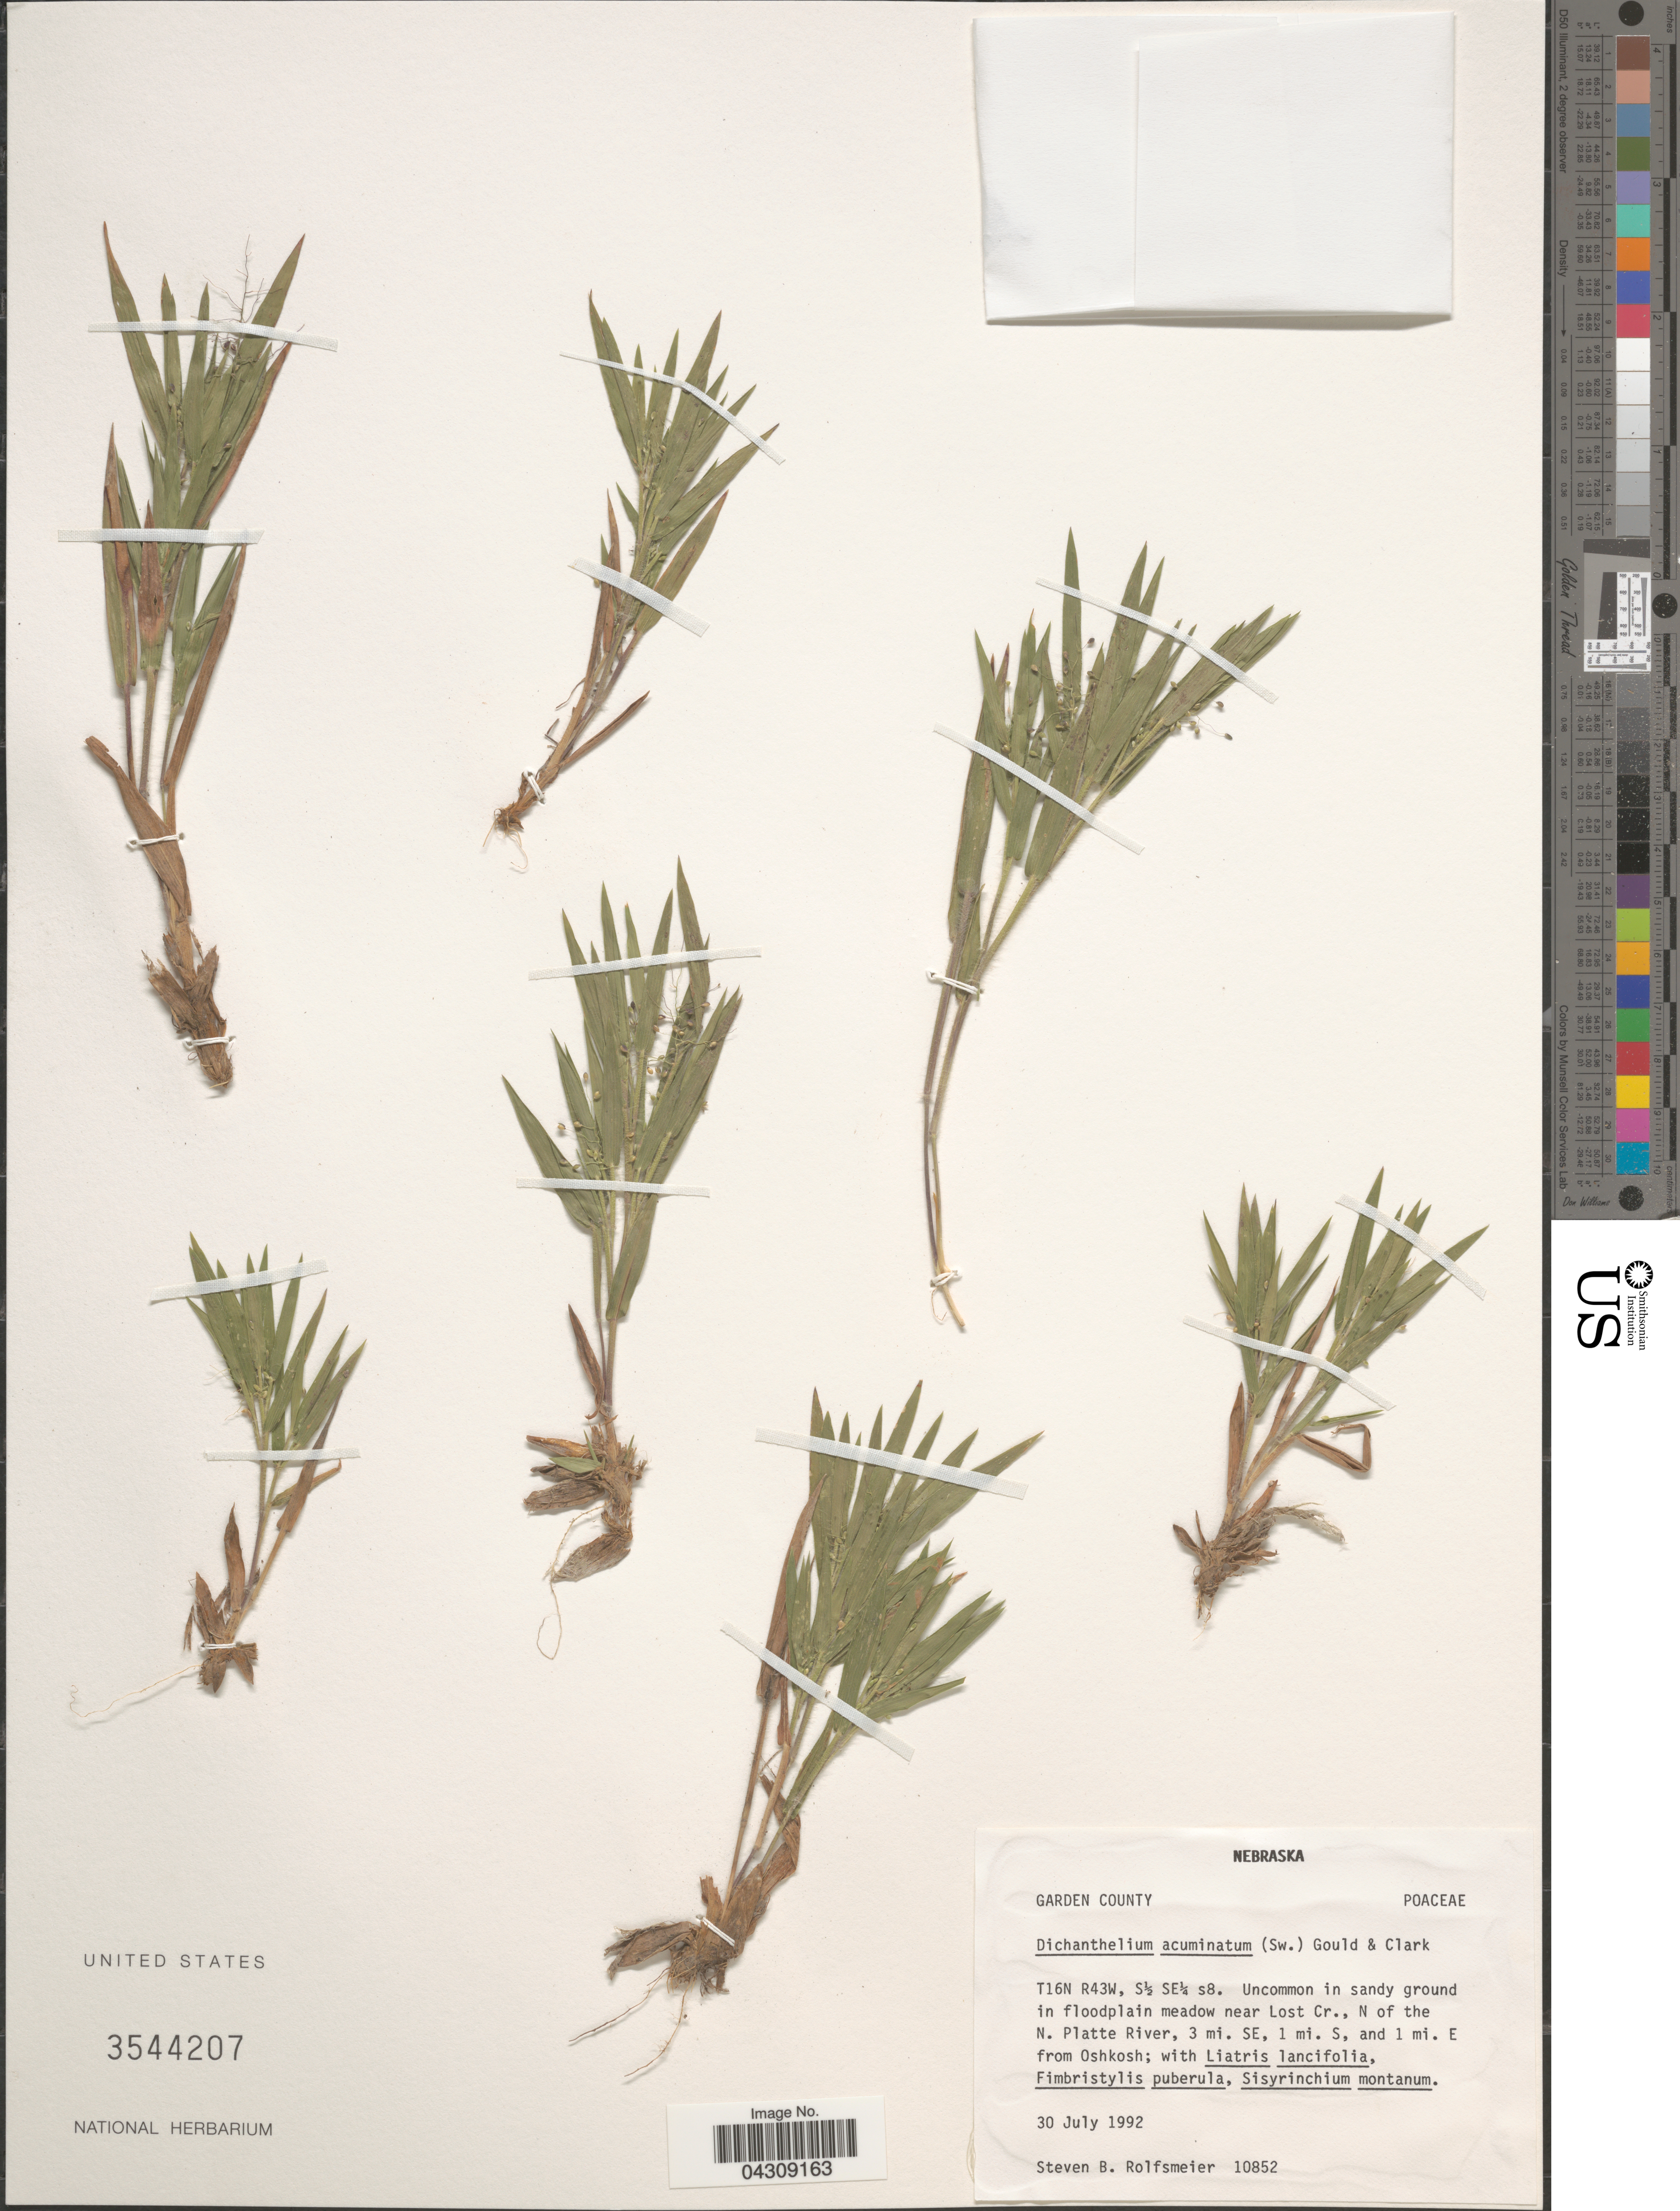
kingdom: Plantae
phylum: Tracheophyta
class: Liliopsida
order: Poales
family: Poaceae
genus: Dichanthelium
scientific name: Dichanthelium acuminatum var. acuminatum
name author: (Sw.) Gould & C.A. Clark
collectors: S. Rolfsmeier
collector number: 10852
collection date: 1992-07-30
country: United States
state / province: Nebraska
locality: Garden County. T16N, R43W, S½ s8. In sandy ground in floodplain meadow near Lost Cr., N of the N. Platte River, 3 mi. SE, and 1 mi. E from Oshkosh.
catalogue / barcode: US 3544207